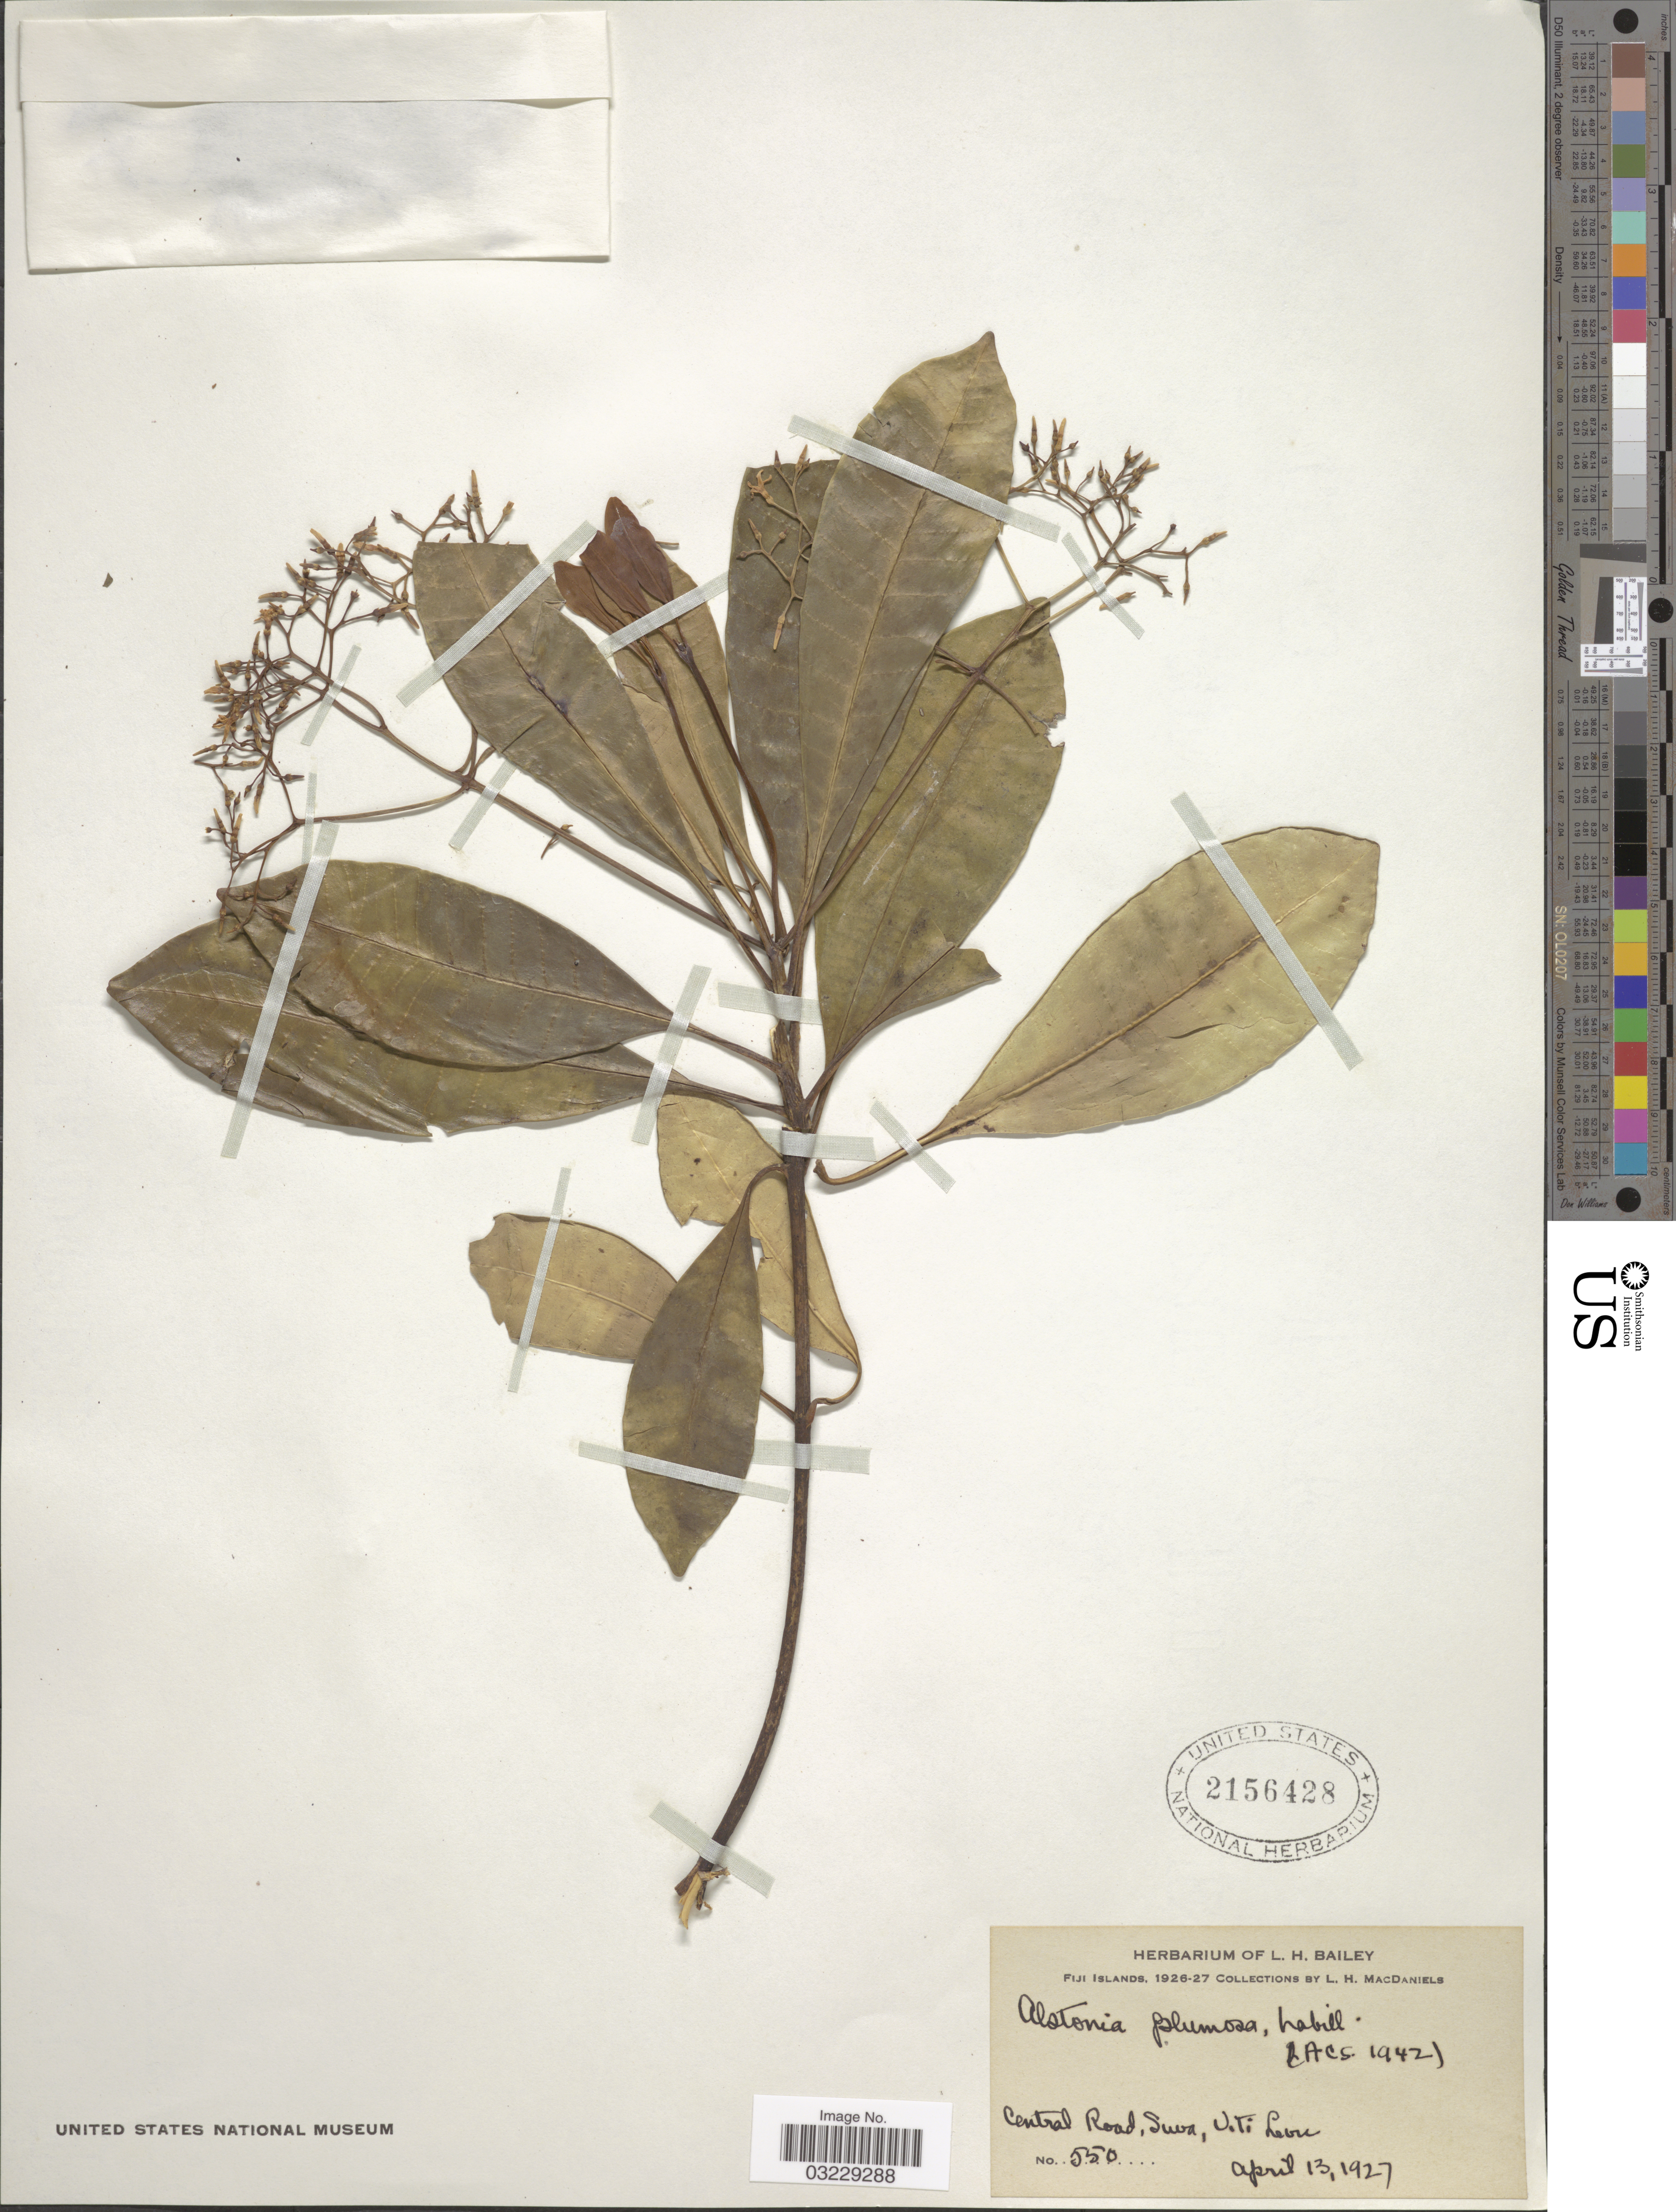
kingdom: Plantae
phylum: Tracheophyta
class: Magnoliopsida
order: Gentianales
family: Apocynaceae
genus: Alstonia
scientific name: Alstonia costata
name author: (G. Forst.) R. Br.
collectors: L. H. MacDaniels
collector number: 550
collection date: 1927-04-13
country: Fiji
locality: Central Road, Suva, Viti Levu. Fiji Islands.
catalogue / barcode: US 2156428